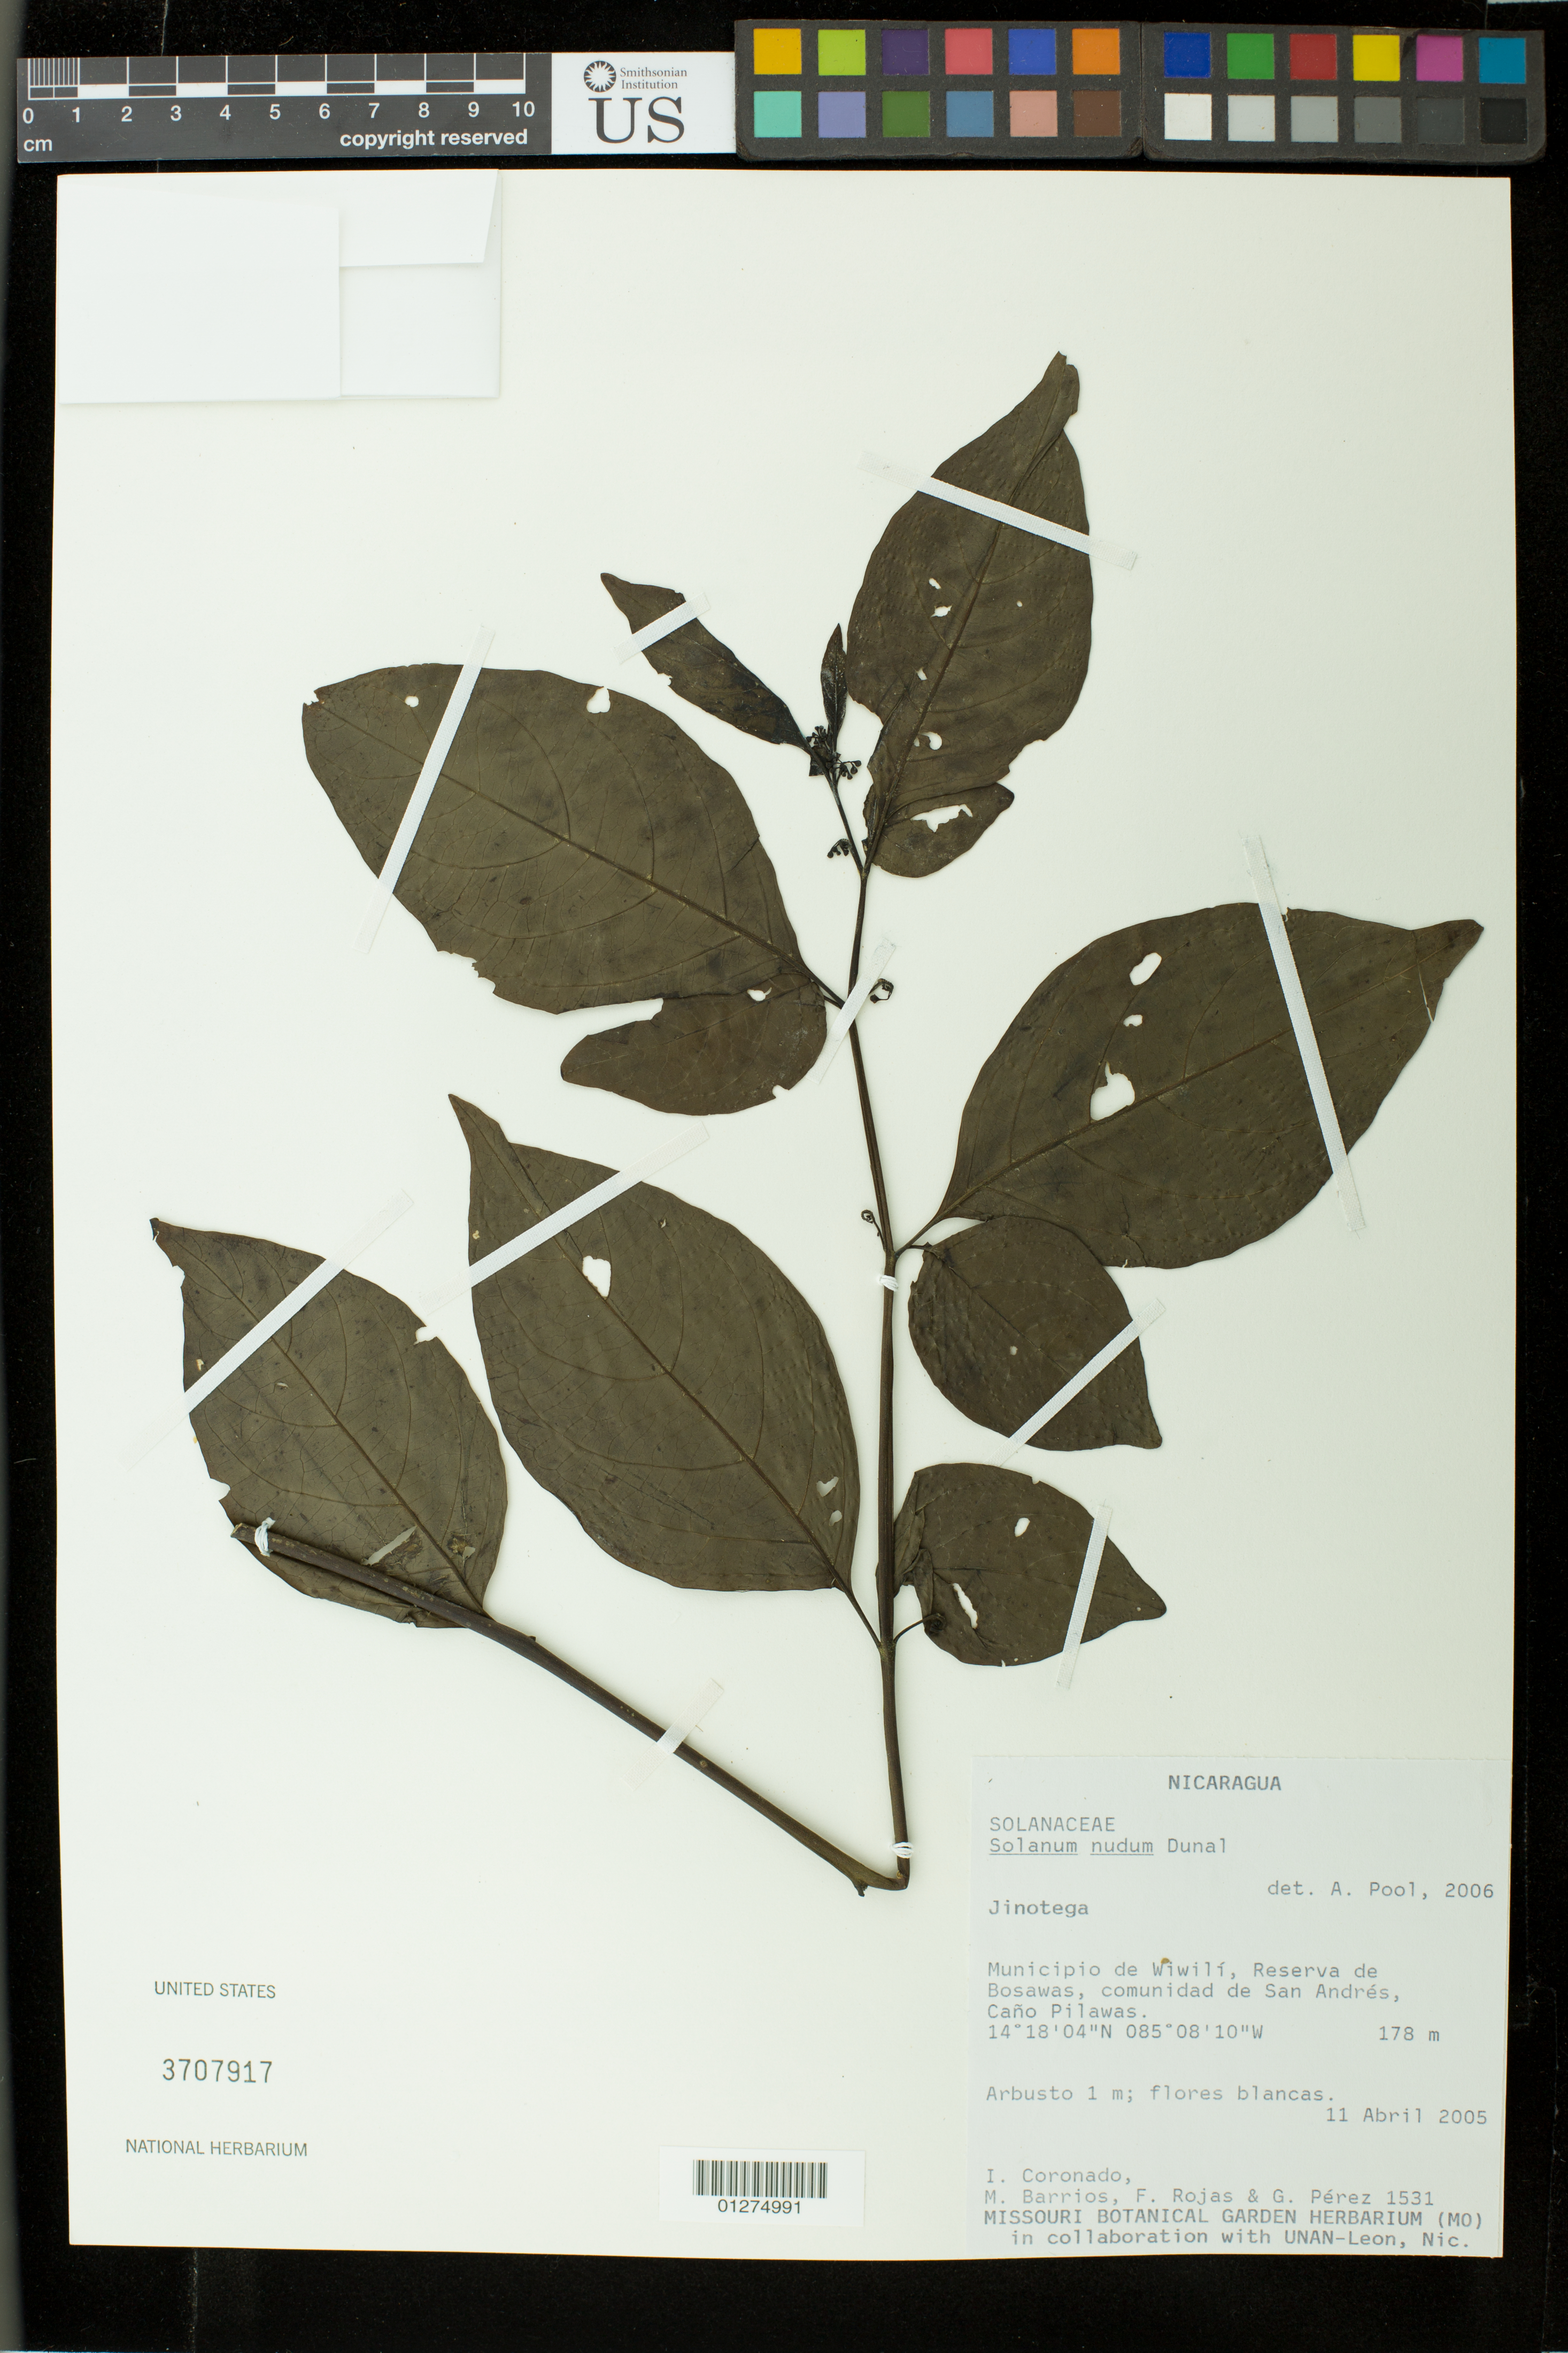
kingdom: Plantae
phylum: Tracheophyta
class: Magnoliopsida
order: Solanales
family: Solanaceae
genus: Solanum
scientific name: Solanum nudum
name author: Dunal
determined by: Pool, A., (MO), Missouri Botanical Garden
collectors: I. Coronado, M. Barrios, F. Rojas & G. Perez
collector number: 1531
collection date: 2005-04-17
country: Nicaragua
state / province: Jinotega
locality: Municipio de Wiwili, Reserva de Bosawas, comunidad de San Andres, Cano Pilawas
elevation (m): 178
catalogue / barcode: US 3707917